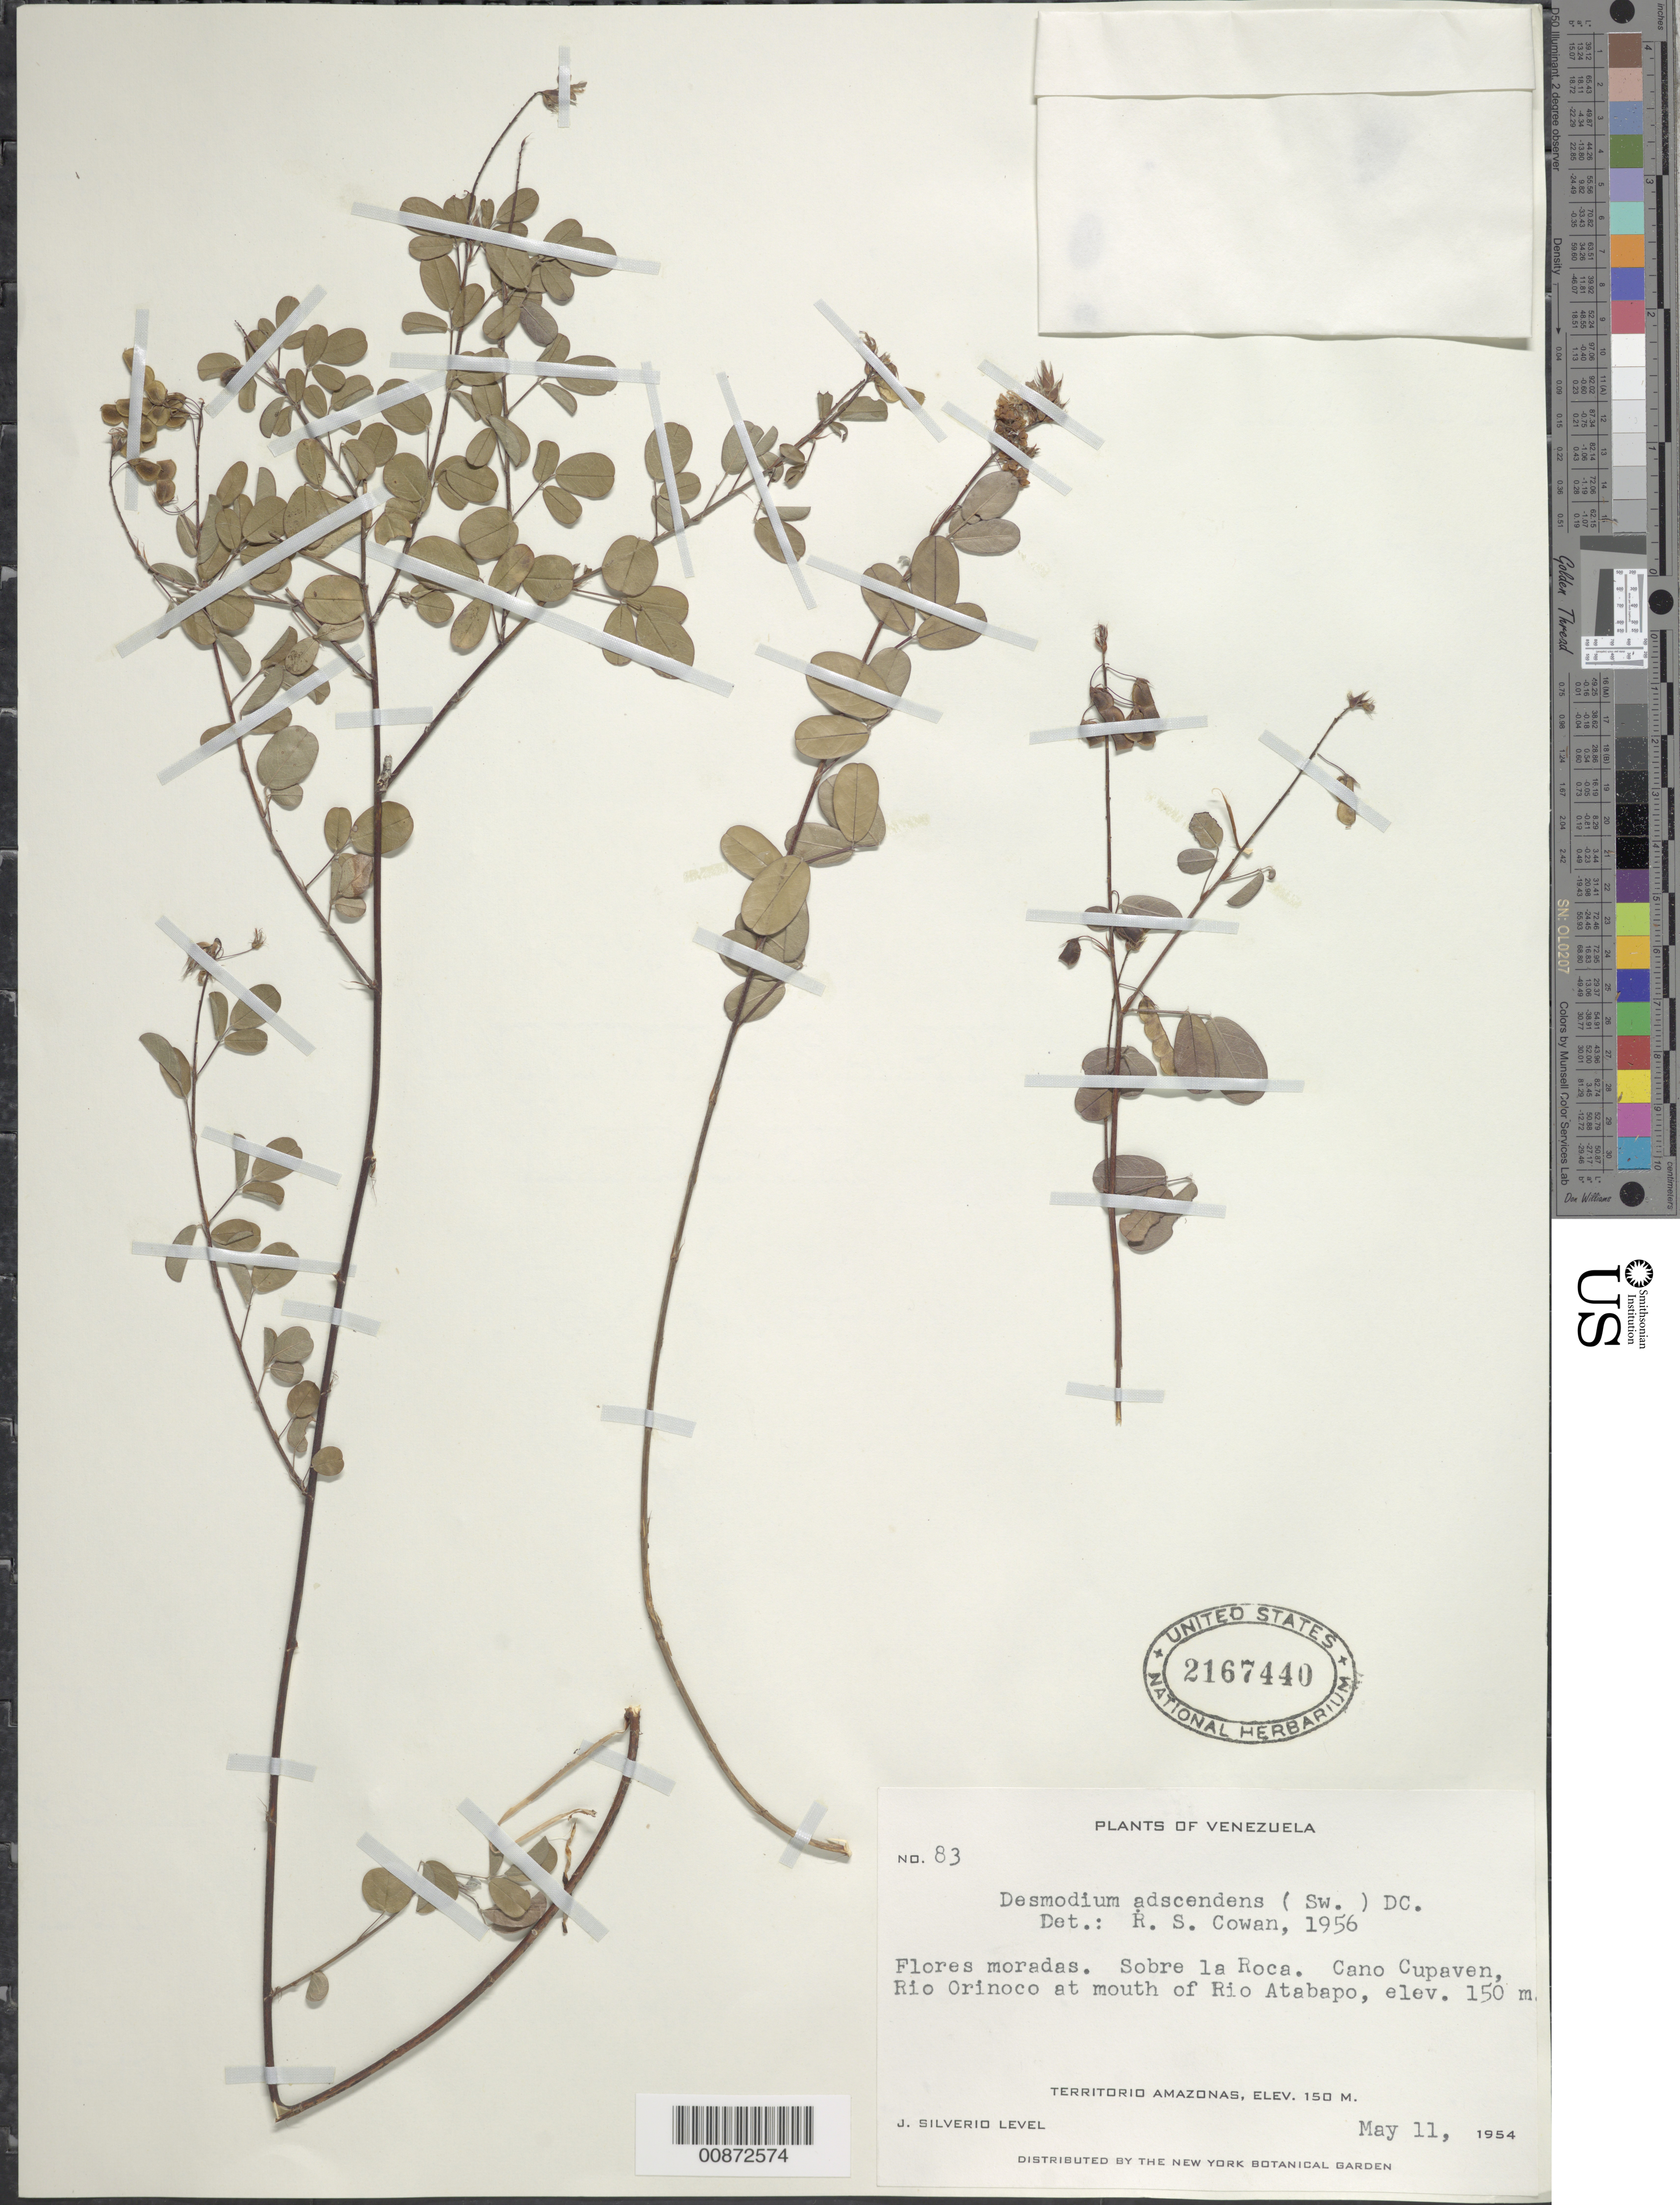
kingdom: Plantae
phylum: Tracheophyta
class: Magnoliopsida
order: Fabales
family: Fabaceae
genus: Grona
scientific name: Grona adscendens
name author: (Sw.) H. Ohashi & K. Ohashi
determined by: Strong, Mark T., (BOT), Smithsonian Institution - National Museum of Natural History (UNITED STATES)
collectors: J. Silverio L.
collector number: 83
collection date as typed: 11-May-54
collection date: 1954-05-11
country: Venezuela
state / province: Amazonas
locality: Río Orinoco, opposite mouth of Río Atabapo, Caño Cupaven, sobre La Roca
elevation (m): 150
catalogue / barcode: US 2167440